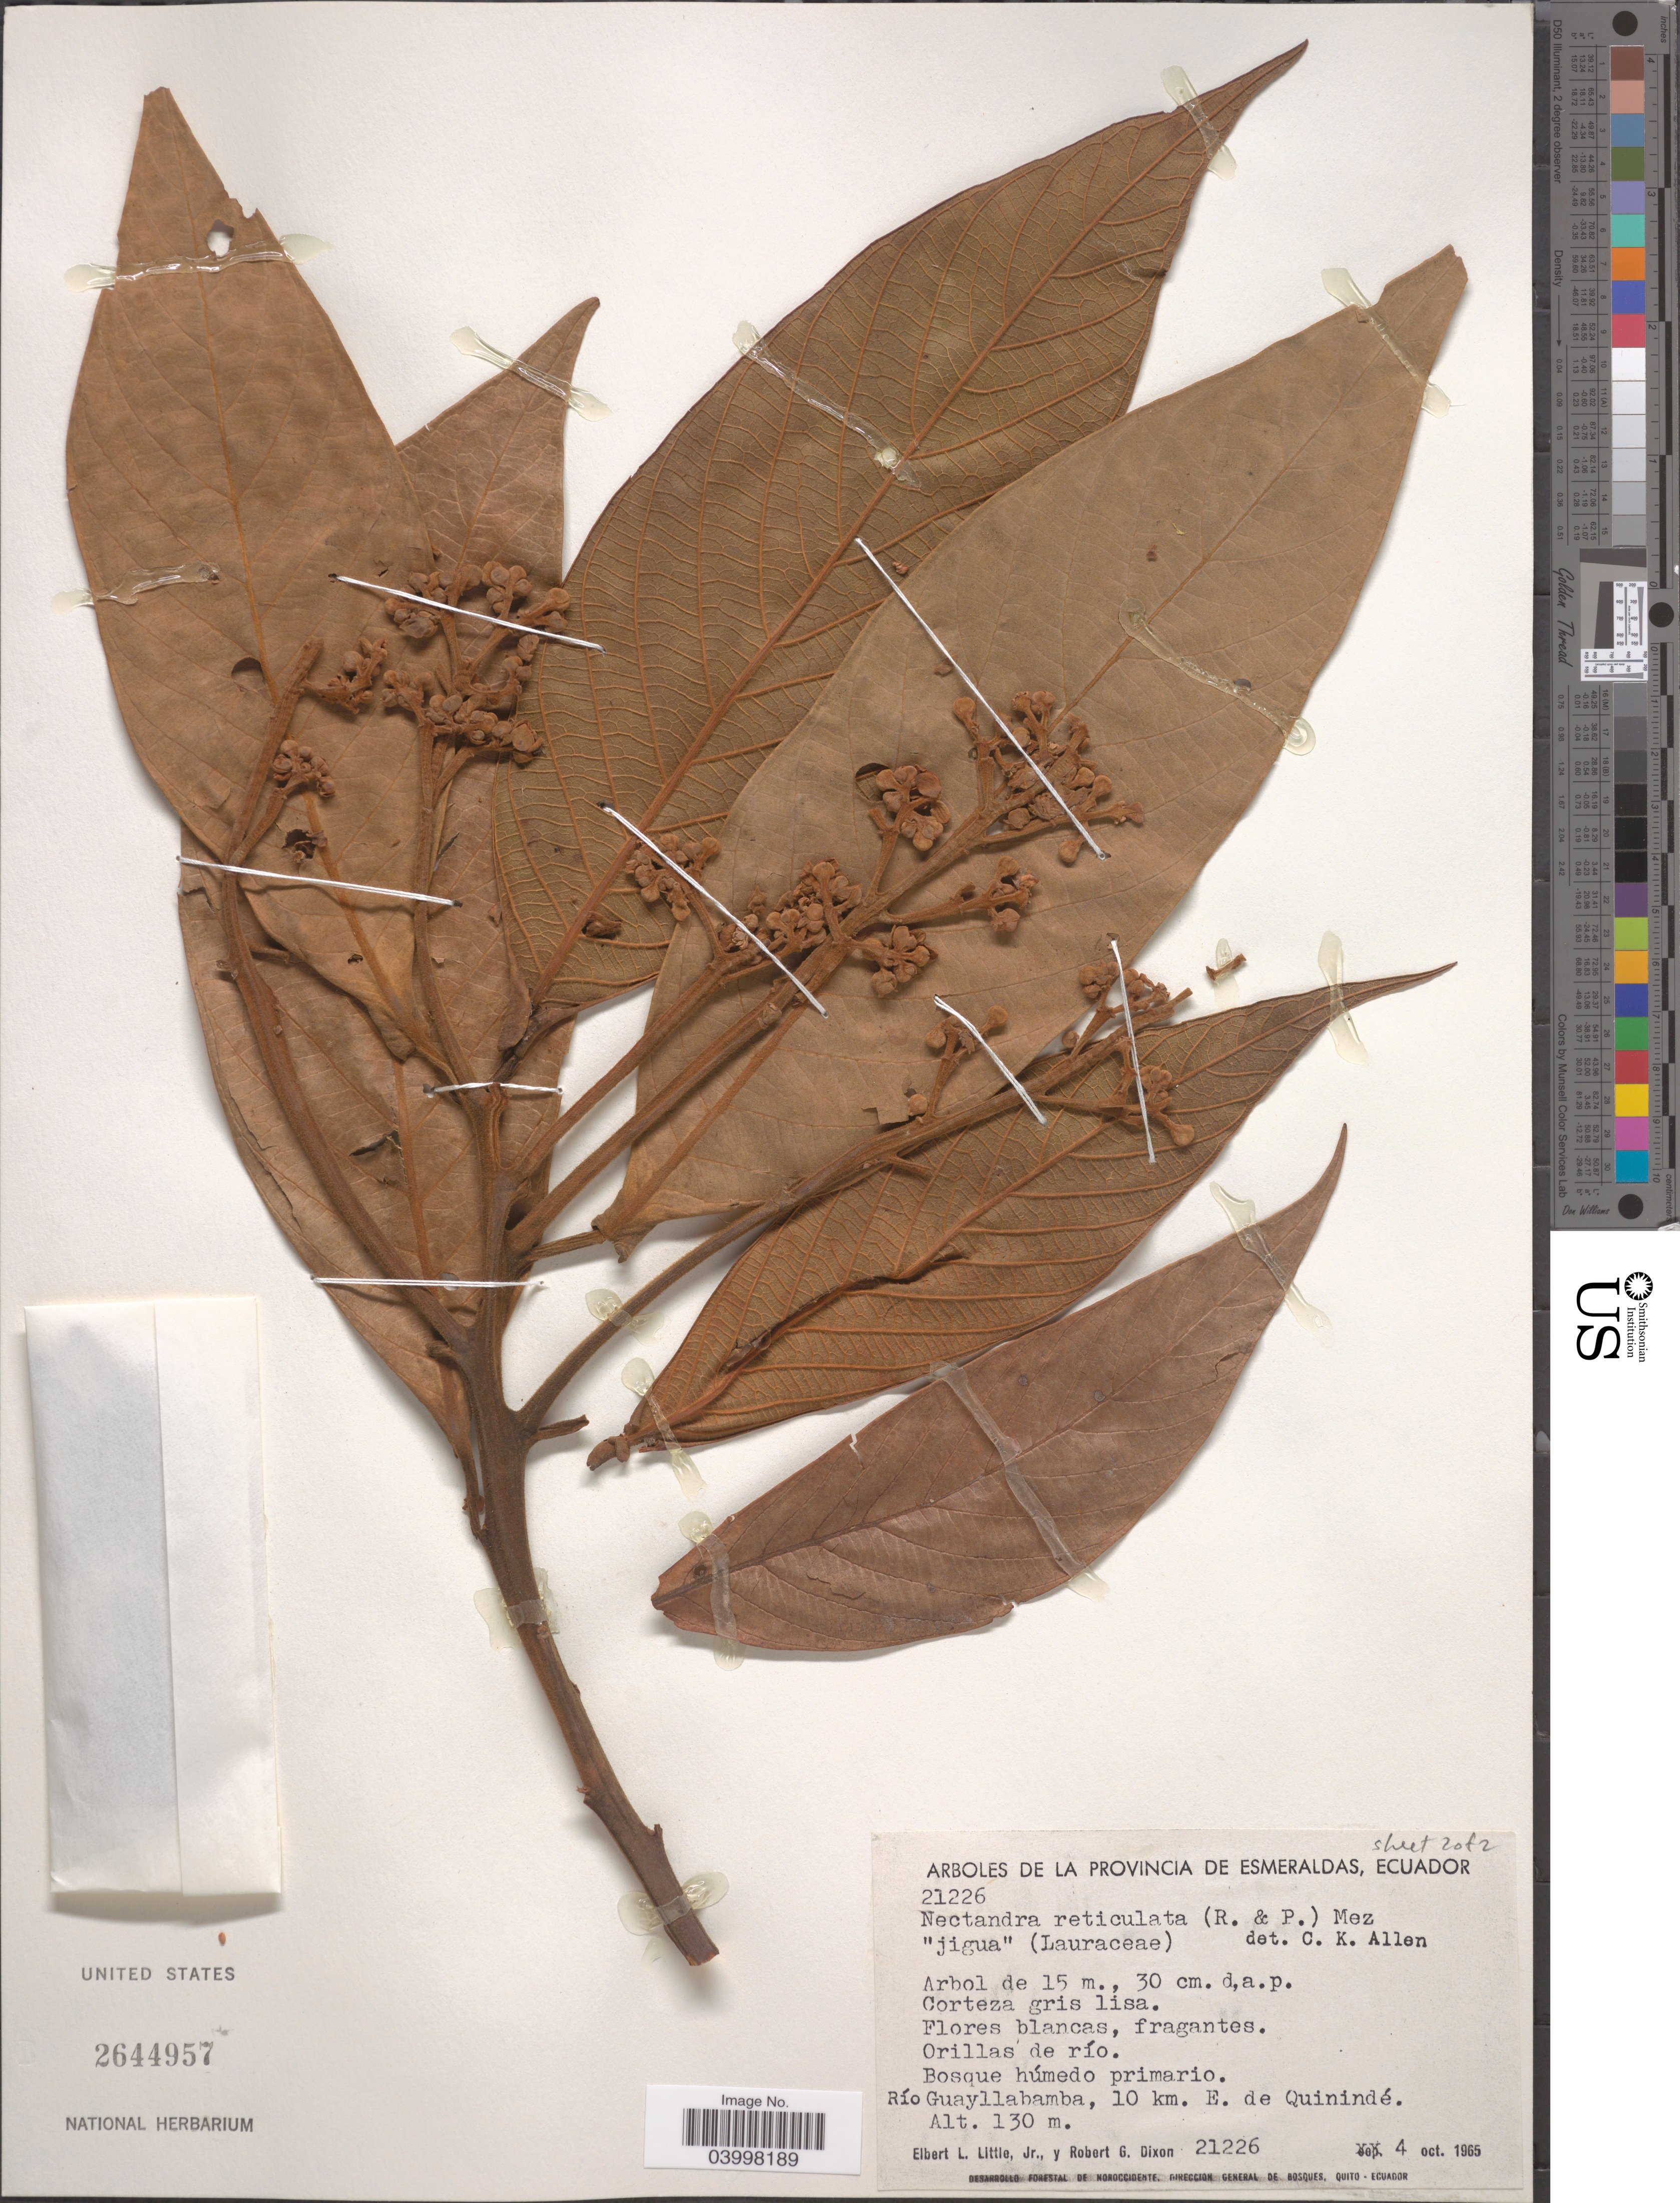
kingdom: Plantae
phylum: Tracheophyta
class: Magnoliopsida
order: Laurales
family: Lauraceae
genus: Nectandra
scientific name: Nectandra reticulata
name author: (Ruiz & Pav.) Mez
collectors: E. L. Little & R. G. Dixon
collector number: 21226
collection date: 1965-10-04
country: Ecuador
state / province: Esmeraldas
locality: Orillas de río. Río Guayllabamba, 10 km. E. de Quinindé.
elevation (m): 130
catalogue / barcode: US 2644957